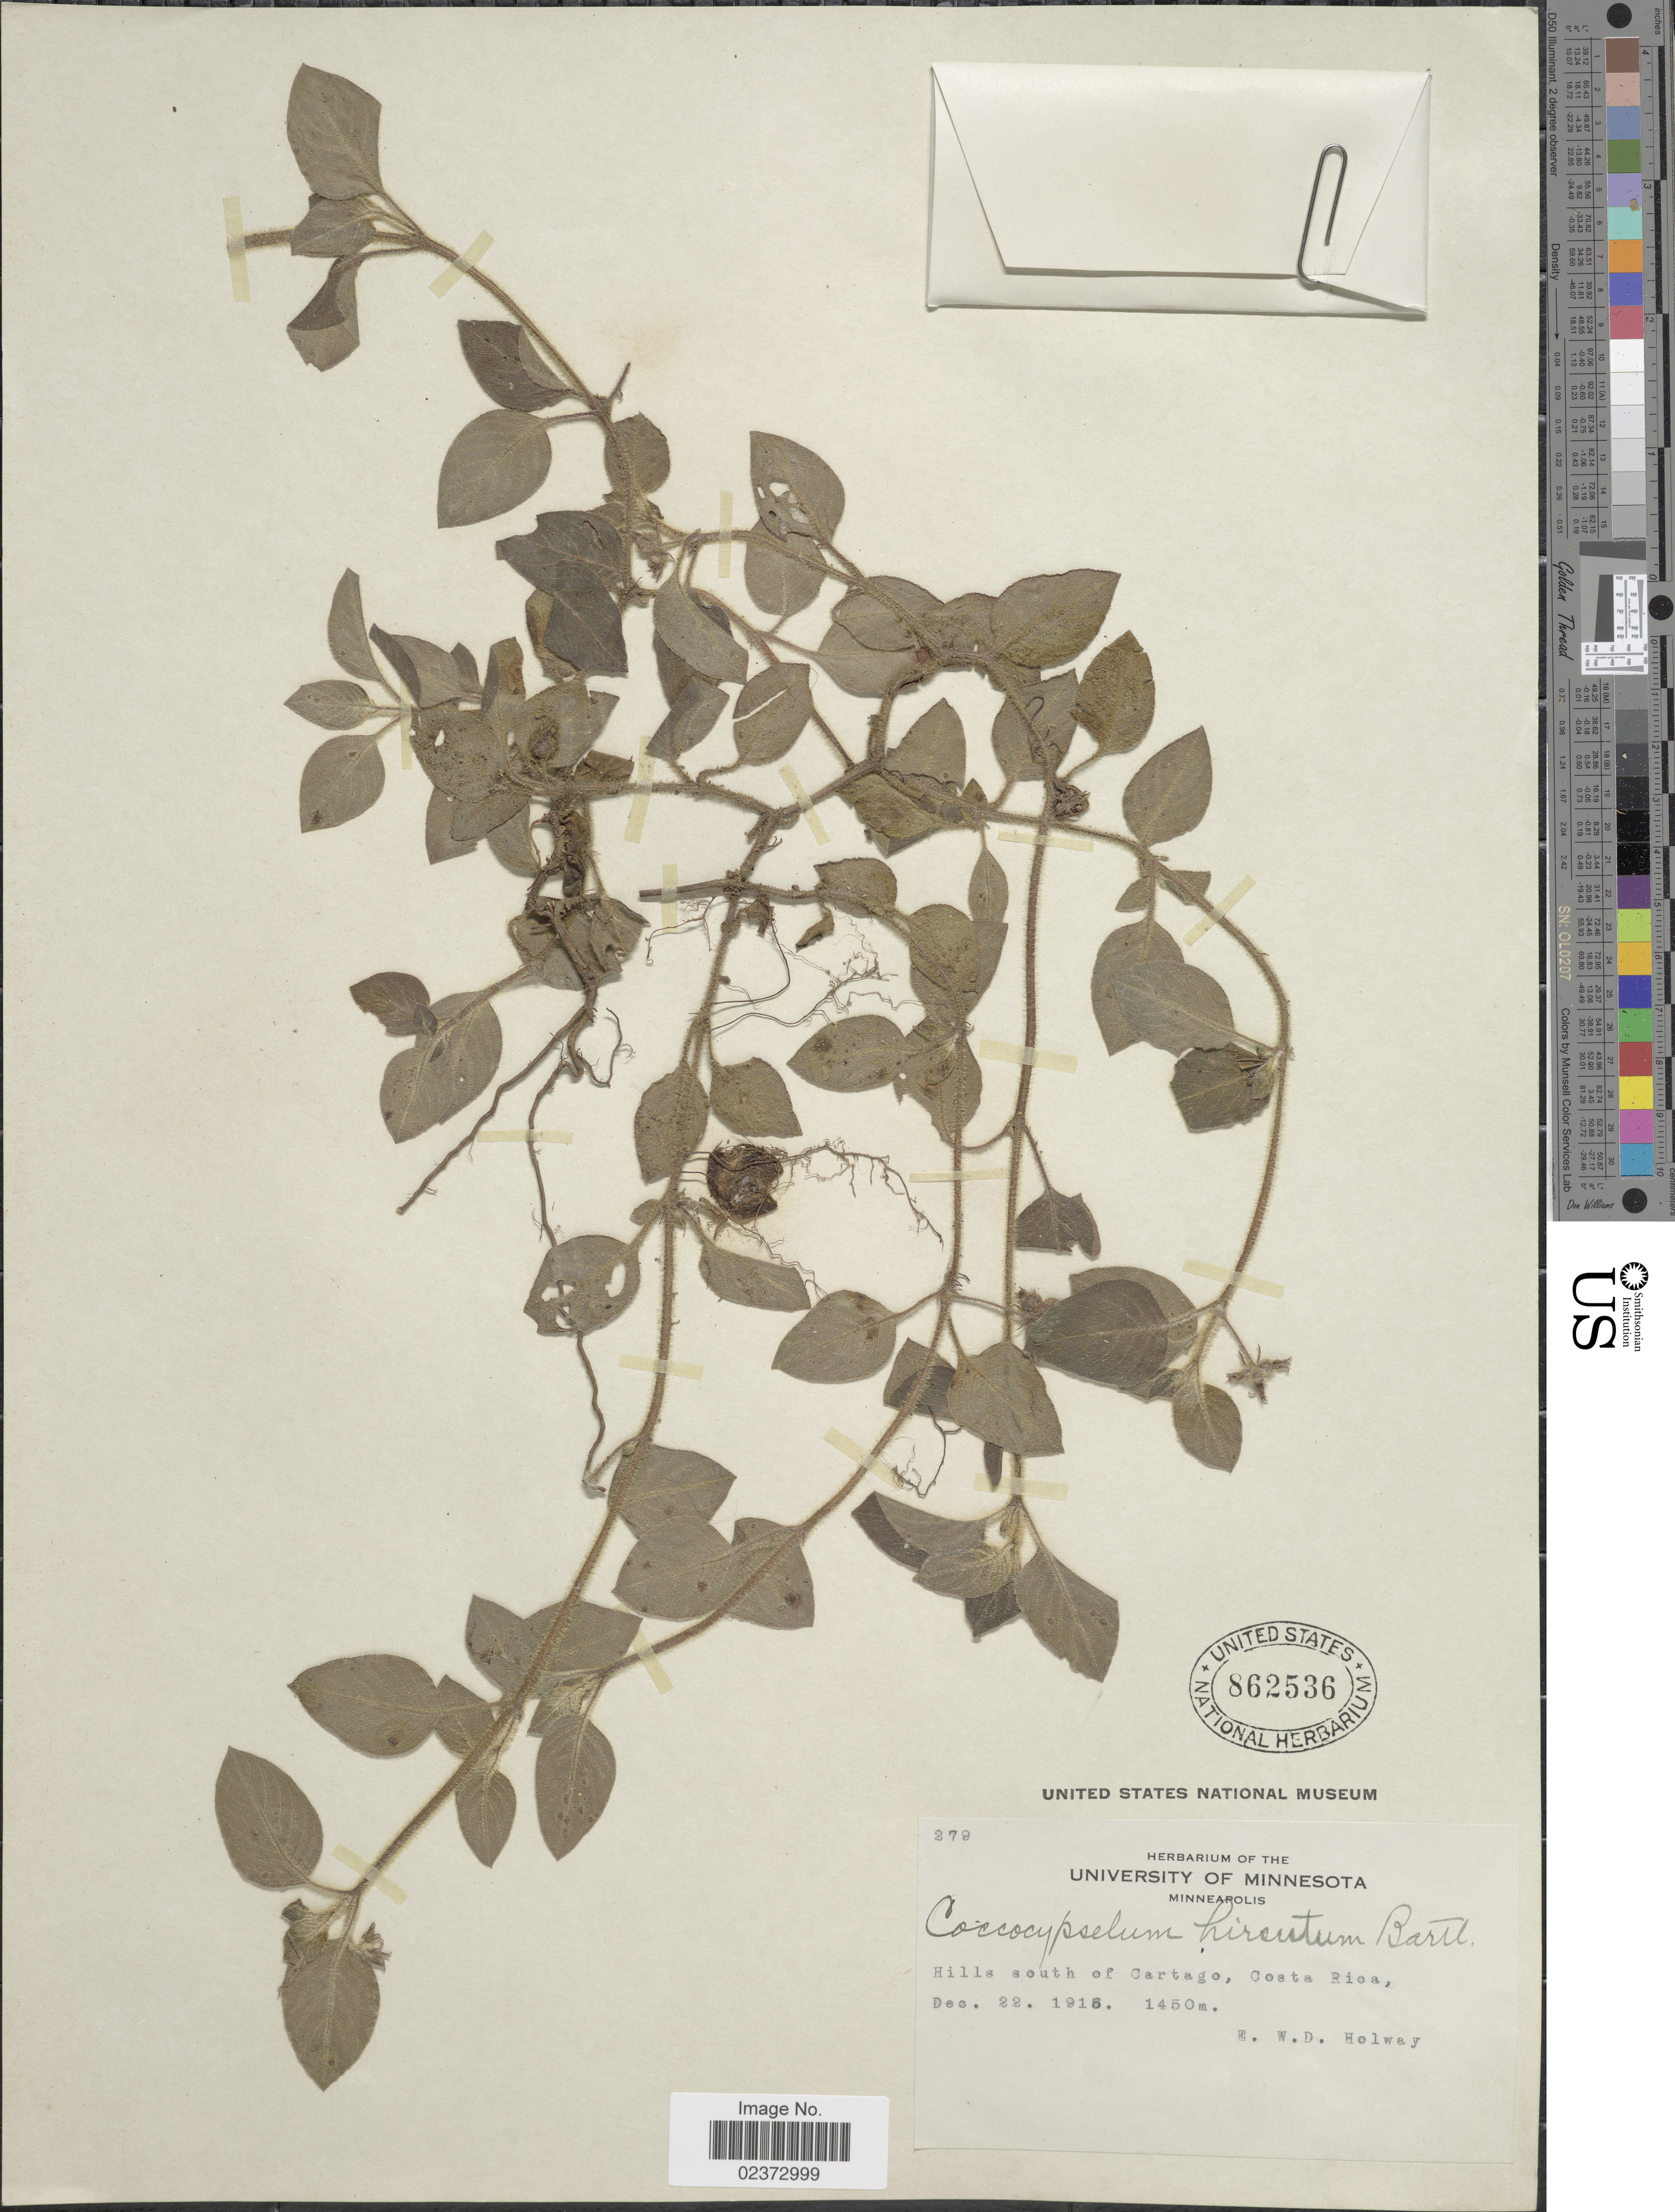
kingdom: Plantae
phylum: Tracheophyta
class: Magnoliopsida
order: Gentianales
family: Rubiaceae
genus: Coccocypselum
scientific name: Coccocypselum guianense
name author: (Aubl.) K. Schum.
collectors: E. W. D. Holway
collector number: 279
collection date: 1915-12-22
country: Costa Rica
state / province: Cartago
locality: Hills south of Cartago, Costa Rica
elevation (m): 1450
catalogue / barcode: US 862536